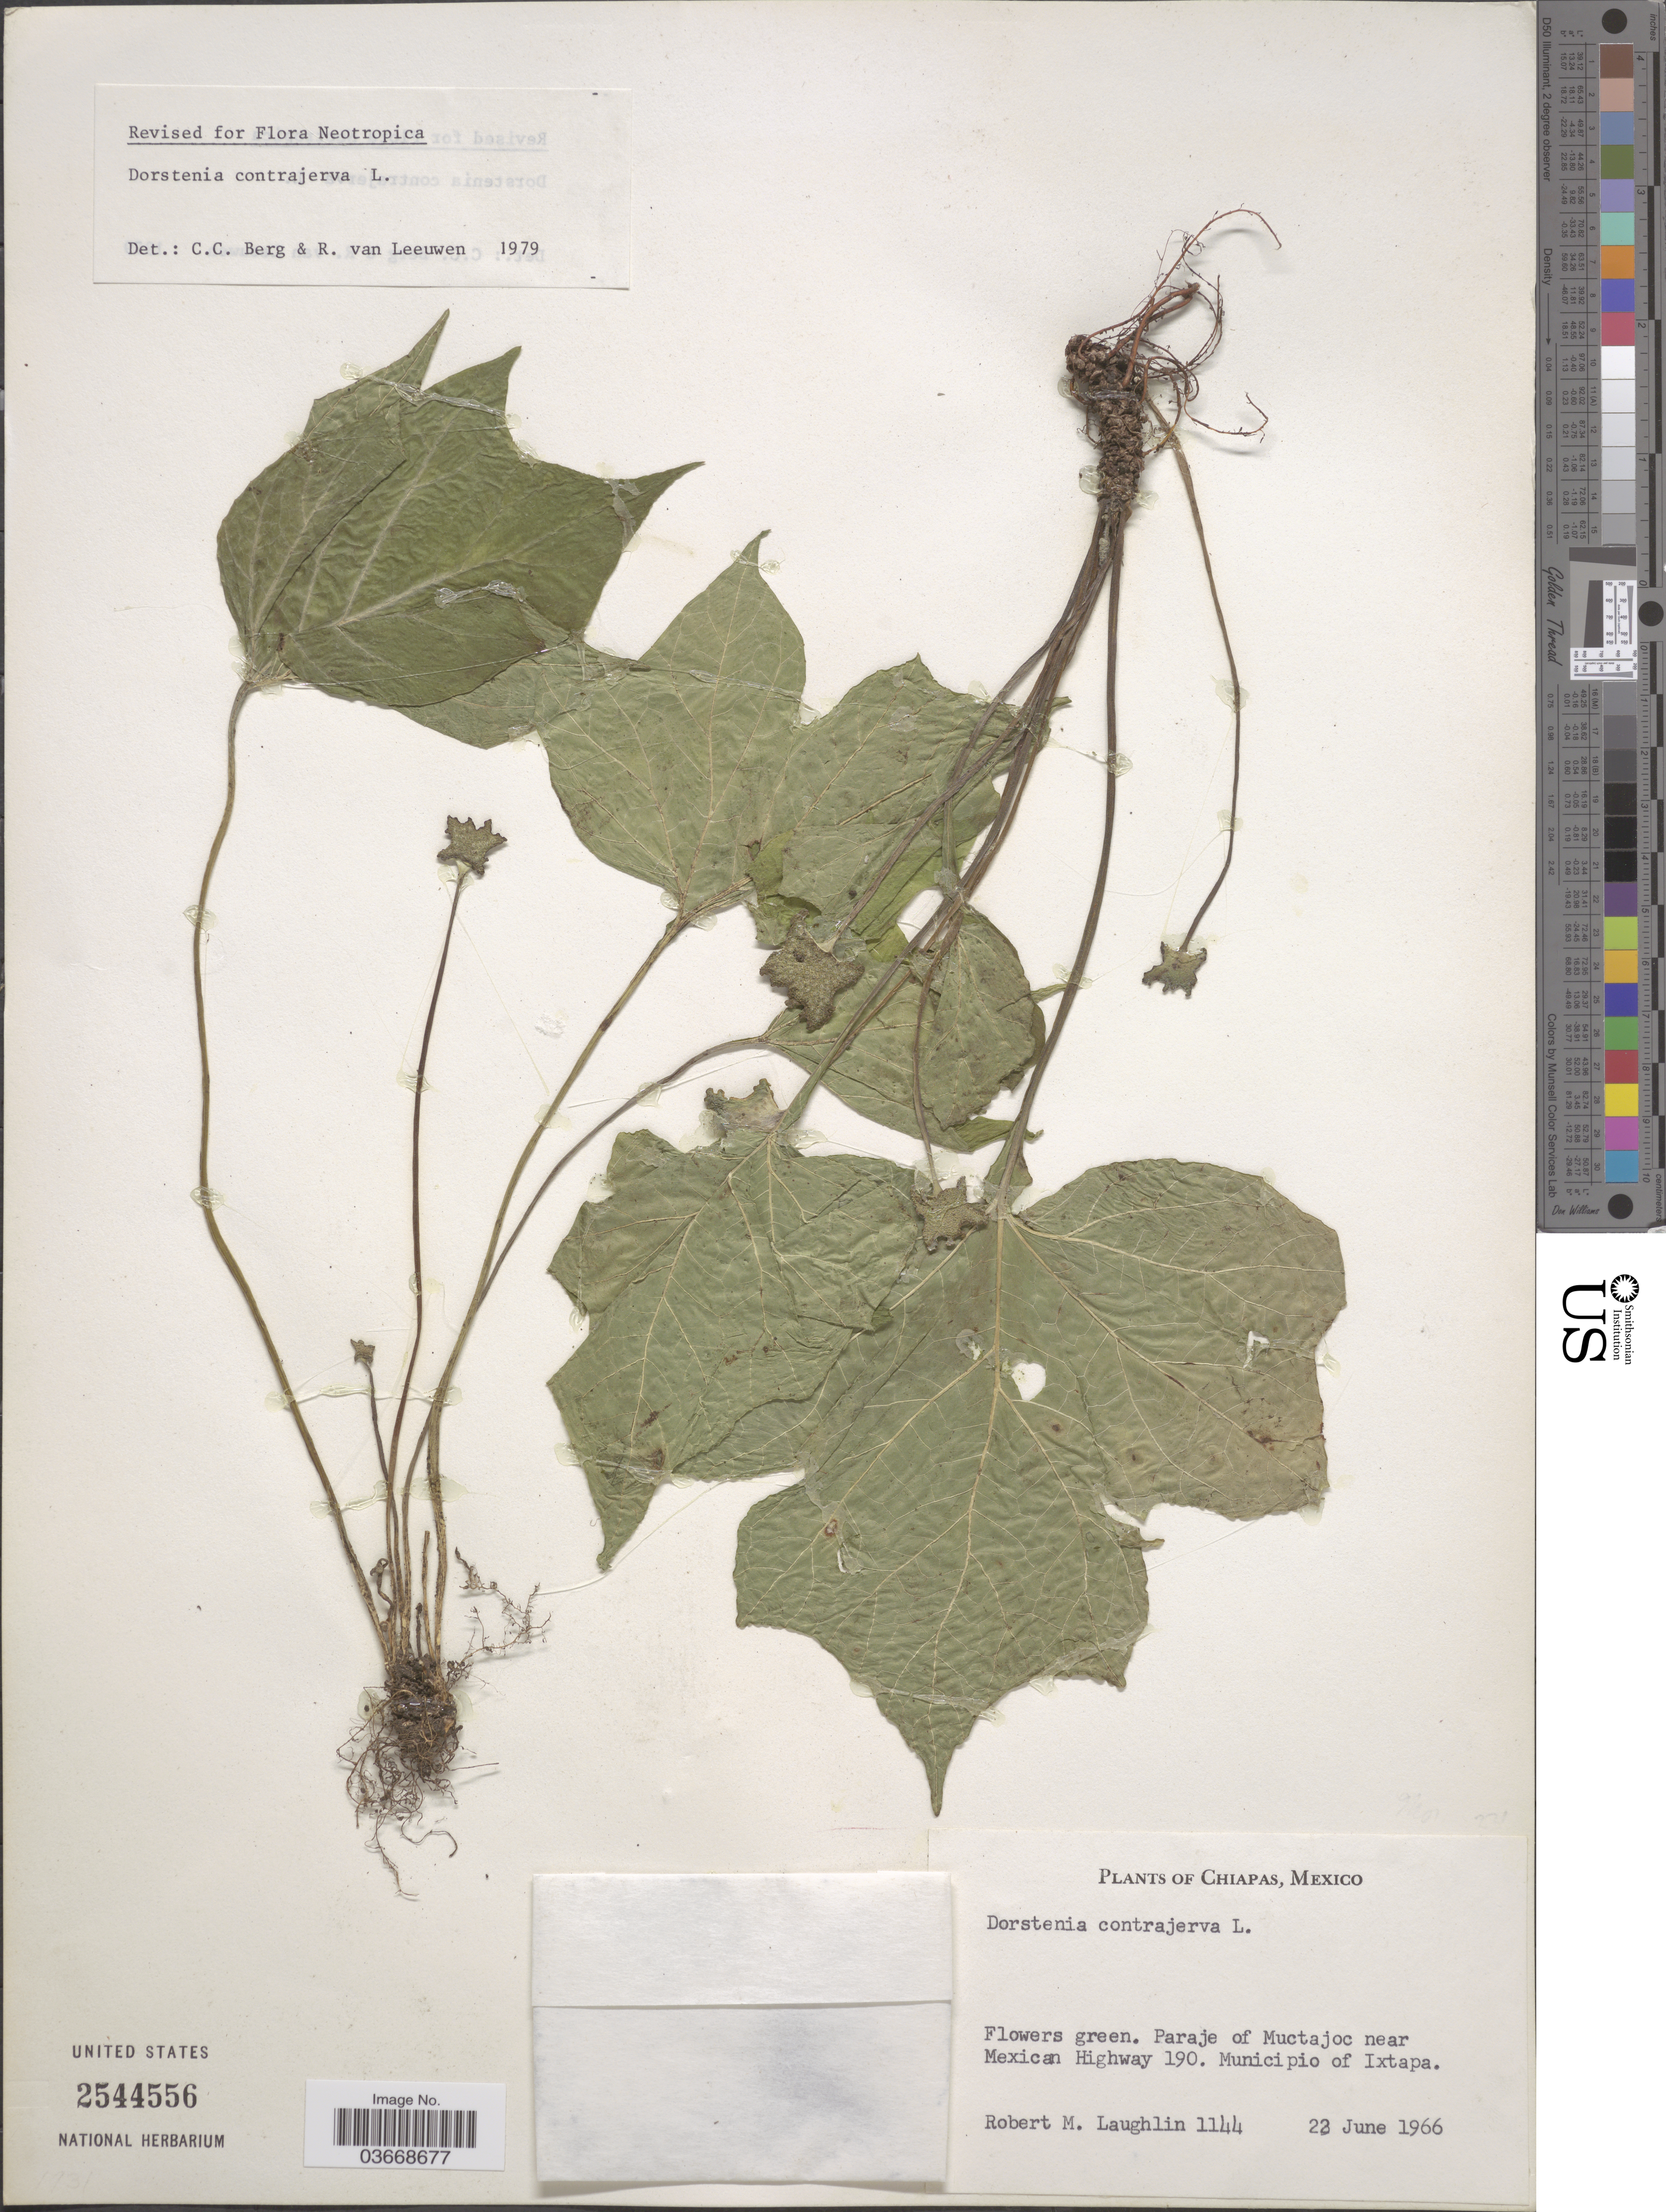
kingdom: Plantae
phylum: Tracheophyta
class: Magnoliopsida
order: Rosales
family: Moraceae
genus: Dorstenia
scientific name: Dorstenia contrajerva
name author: L.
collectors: R. M. Laughlin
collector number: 1144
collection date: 1966-06-22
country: Mexico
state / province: Chiapas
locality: Paraje of Muctajoc near Mexican Highway 190. Municipio of Ixtapa.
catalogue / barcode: US 2544556